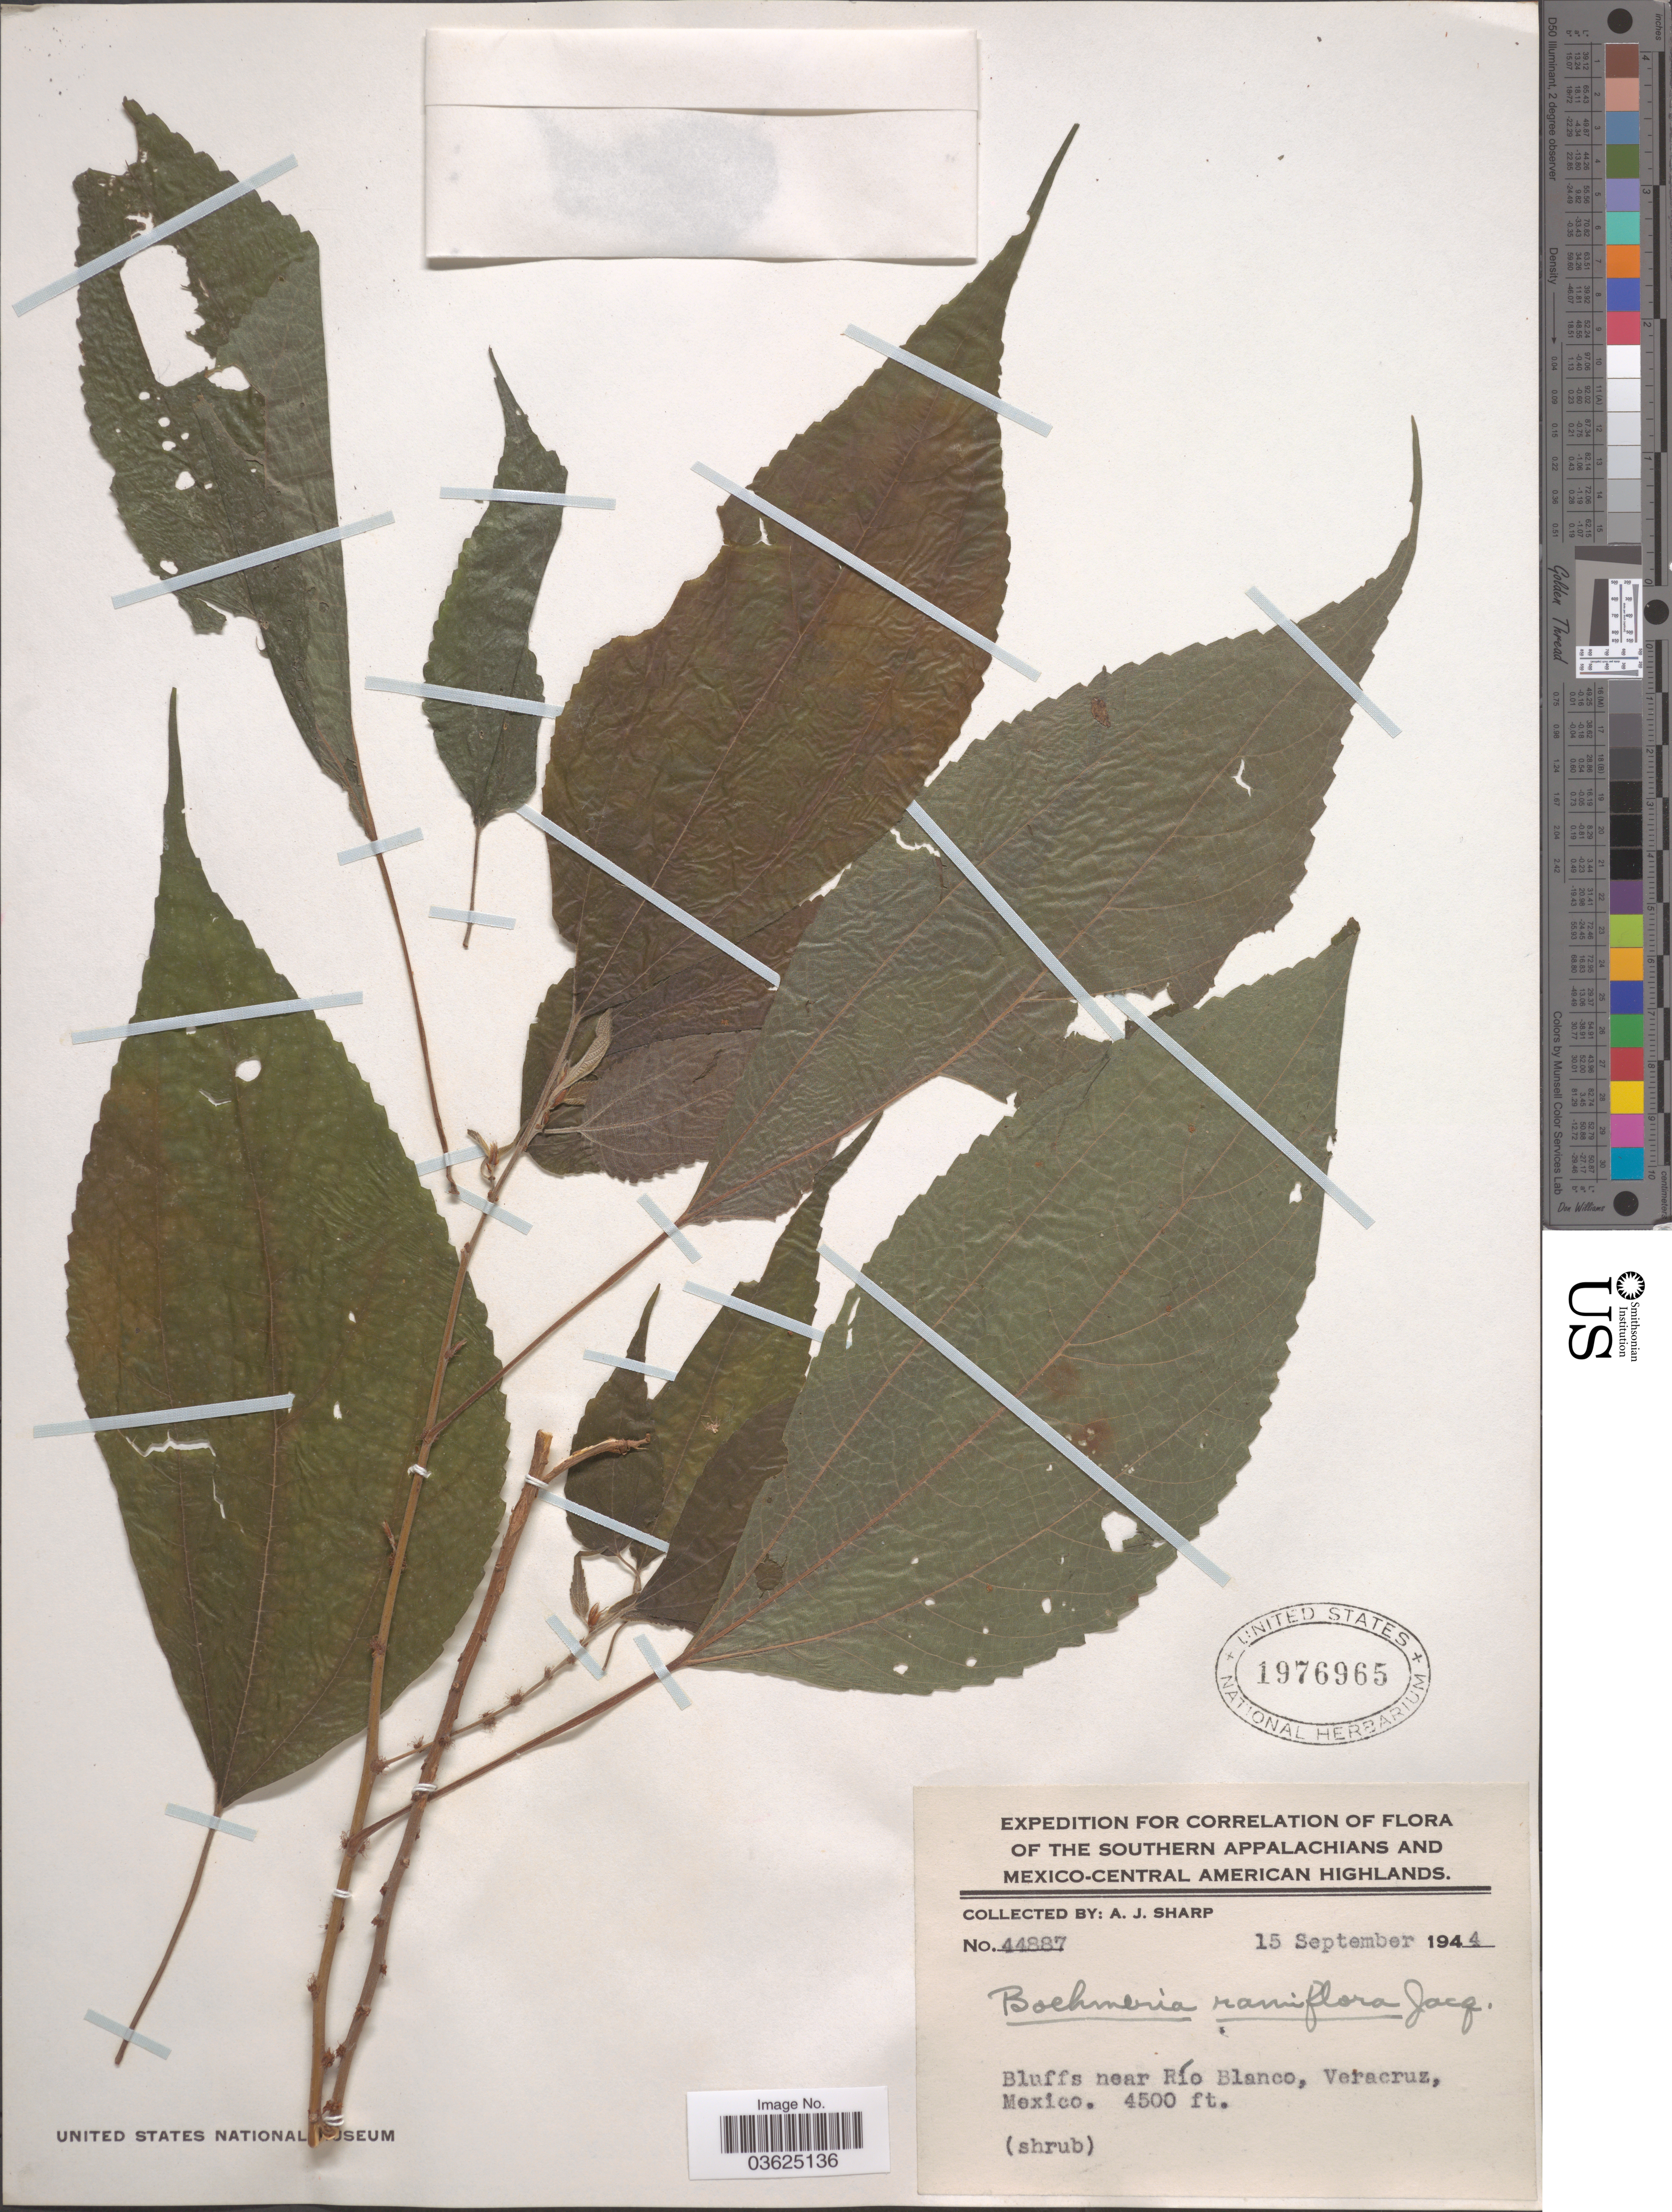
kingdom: Plantae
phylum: Tracheophyta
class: Magnoliopsida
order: Rosales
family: Urticaceae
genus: Boehmeria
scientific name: Boehmeria sp.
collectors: A. J. Sharp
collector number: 44887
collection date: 1944-09-15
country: Mexico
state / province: Veracruz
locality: The Southern Appalachians and Mexico-Central American Highlands. Bluffs near Río Blanco, Veracruz.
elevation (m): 1372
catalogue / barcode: US 1976965